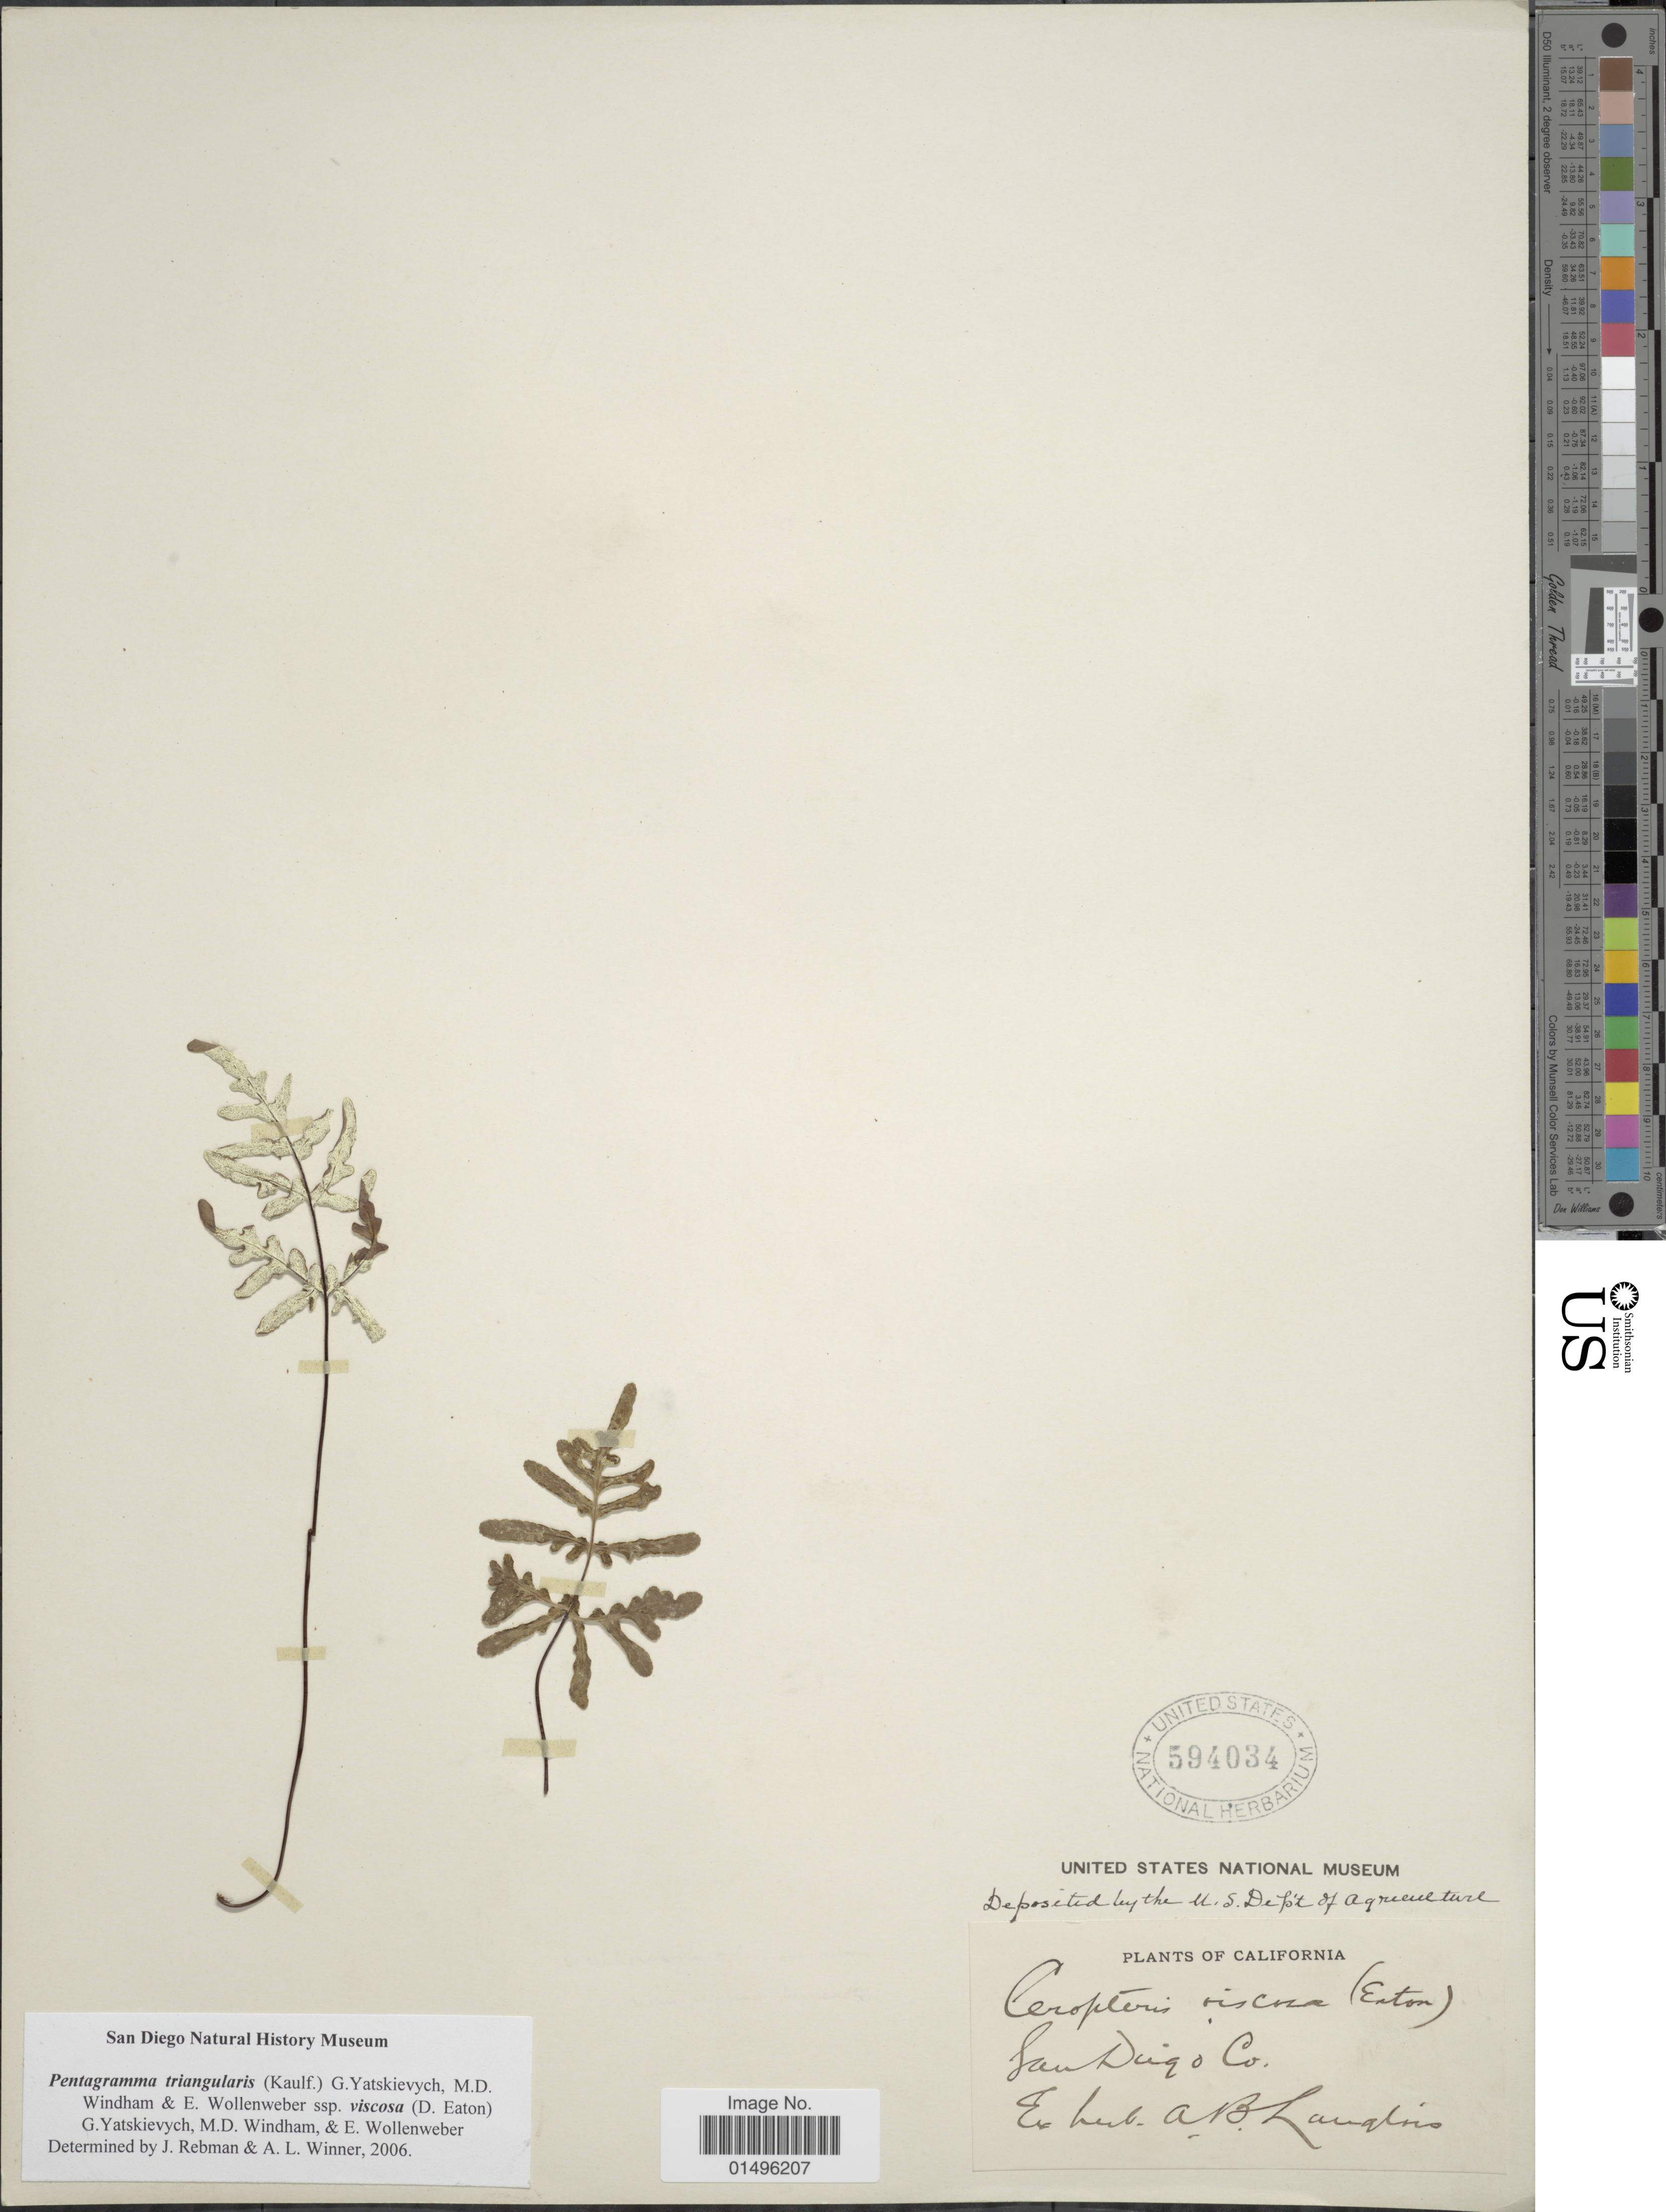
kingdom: Plantae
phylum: Tracheophyta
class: Polypodiopsida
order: Polypodiales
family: Pteridaceae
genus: Pentagramma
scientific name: Pentagramma viscosa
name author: (Nutt. ex D.C. Eaton) Schuettp. & Windham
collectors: ex herb. A.B. Langiolois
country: United States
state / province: California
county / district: San Diego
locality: California, San Diego.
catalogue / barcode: US 594034